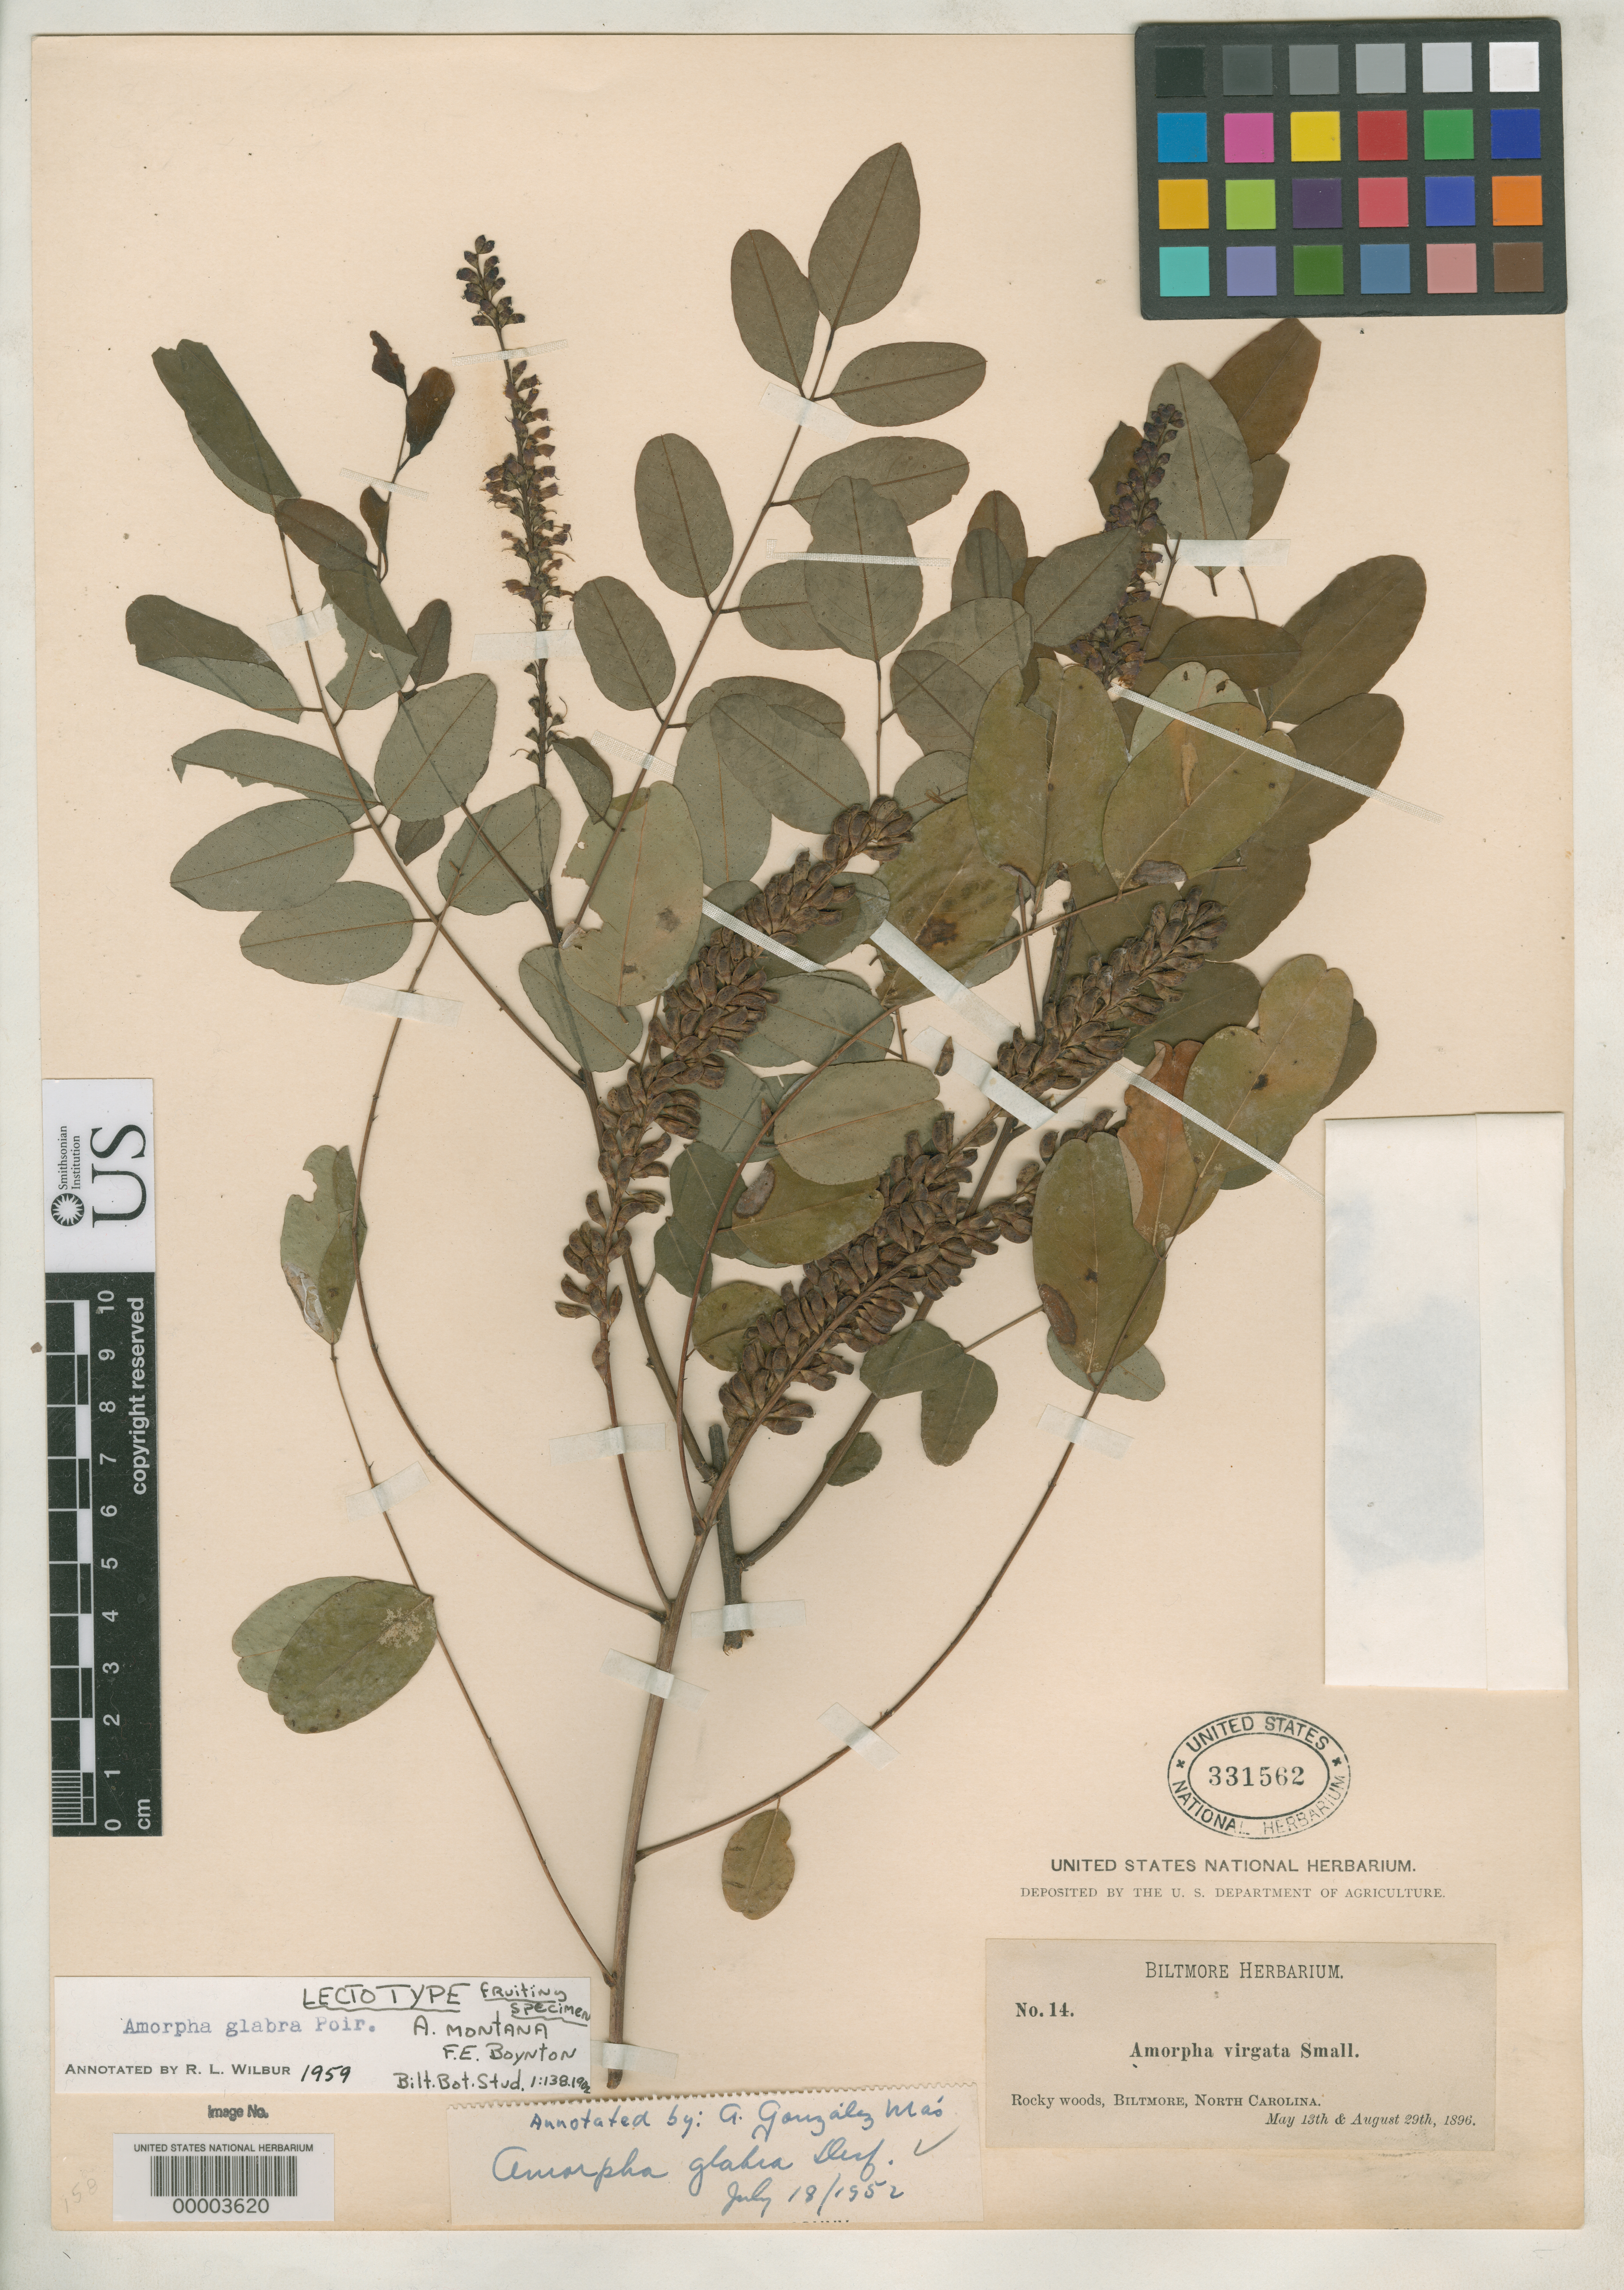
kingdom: Plantae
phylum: Tracheophyta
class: Magnoliopsida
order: Fabales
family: Fabaceae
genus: Amorpha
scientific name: Amorpha montana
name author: F.E. Boynton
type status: Lectotype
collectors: ex herb. Biltmore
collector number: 14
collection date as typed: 13 May 1896 to 29 Aug 1896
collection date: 1896-05-13/1896-08-29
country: United States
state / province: North Carolina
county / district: Buncombe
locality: Biltmore.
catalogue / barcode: US 331562